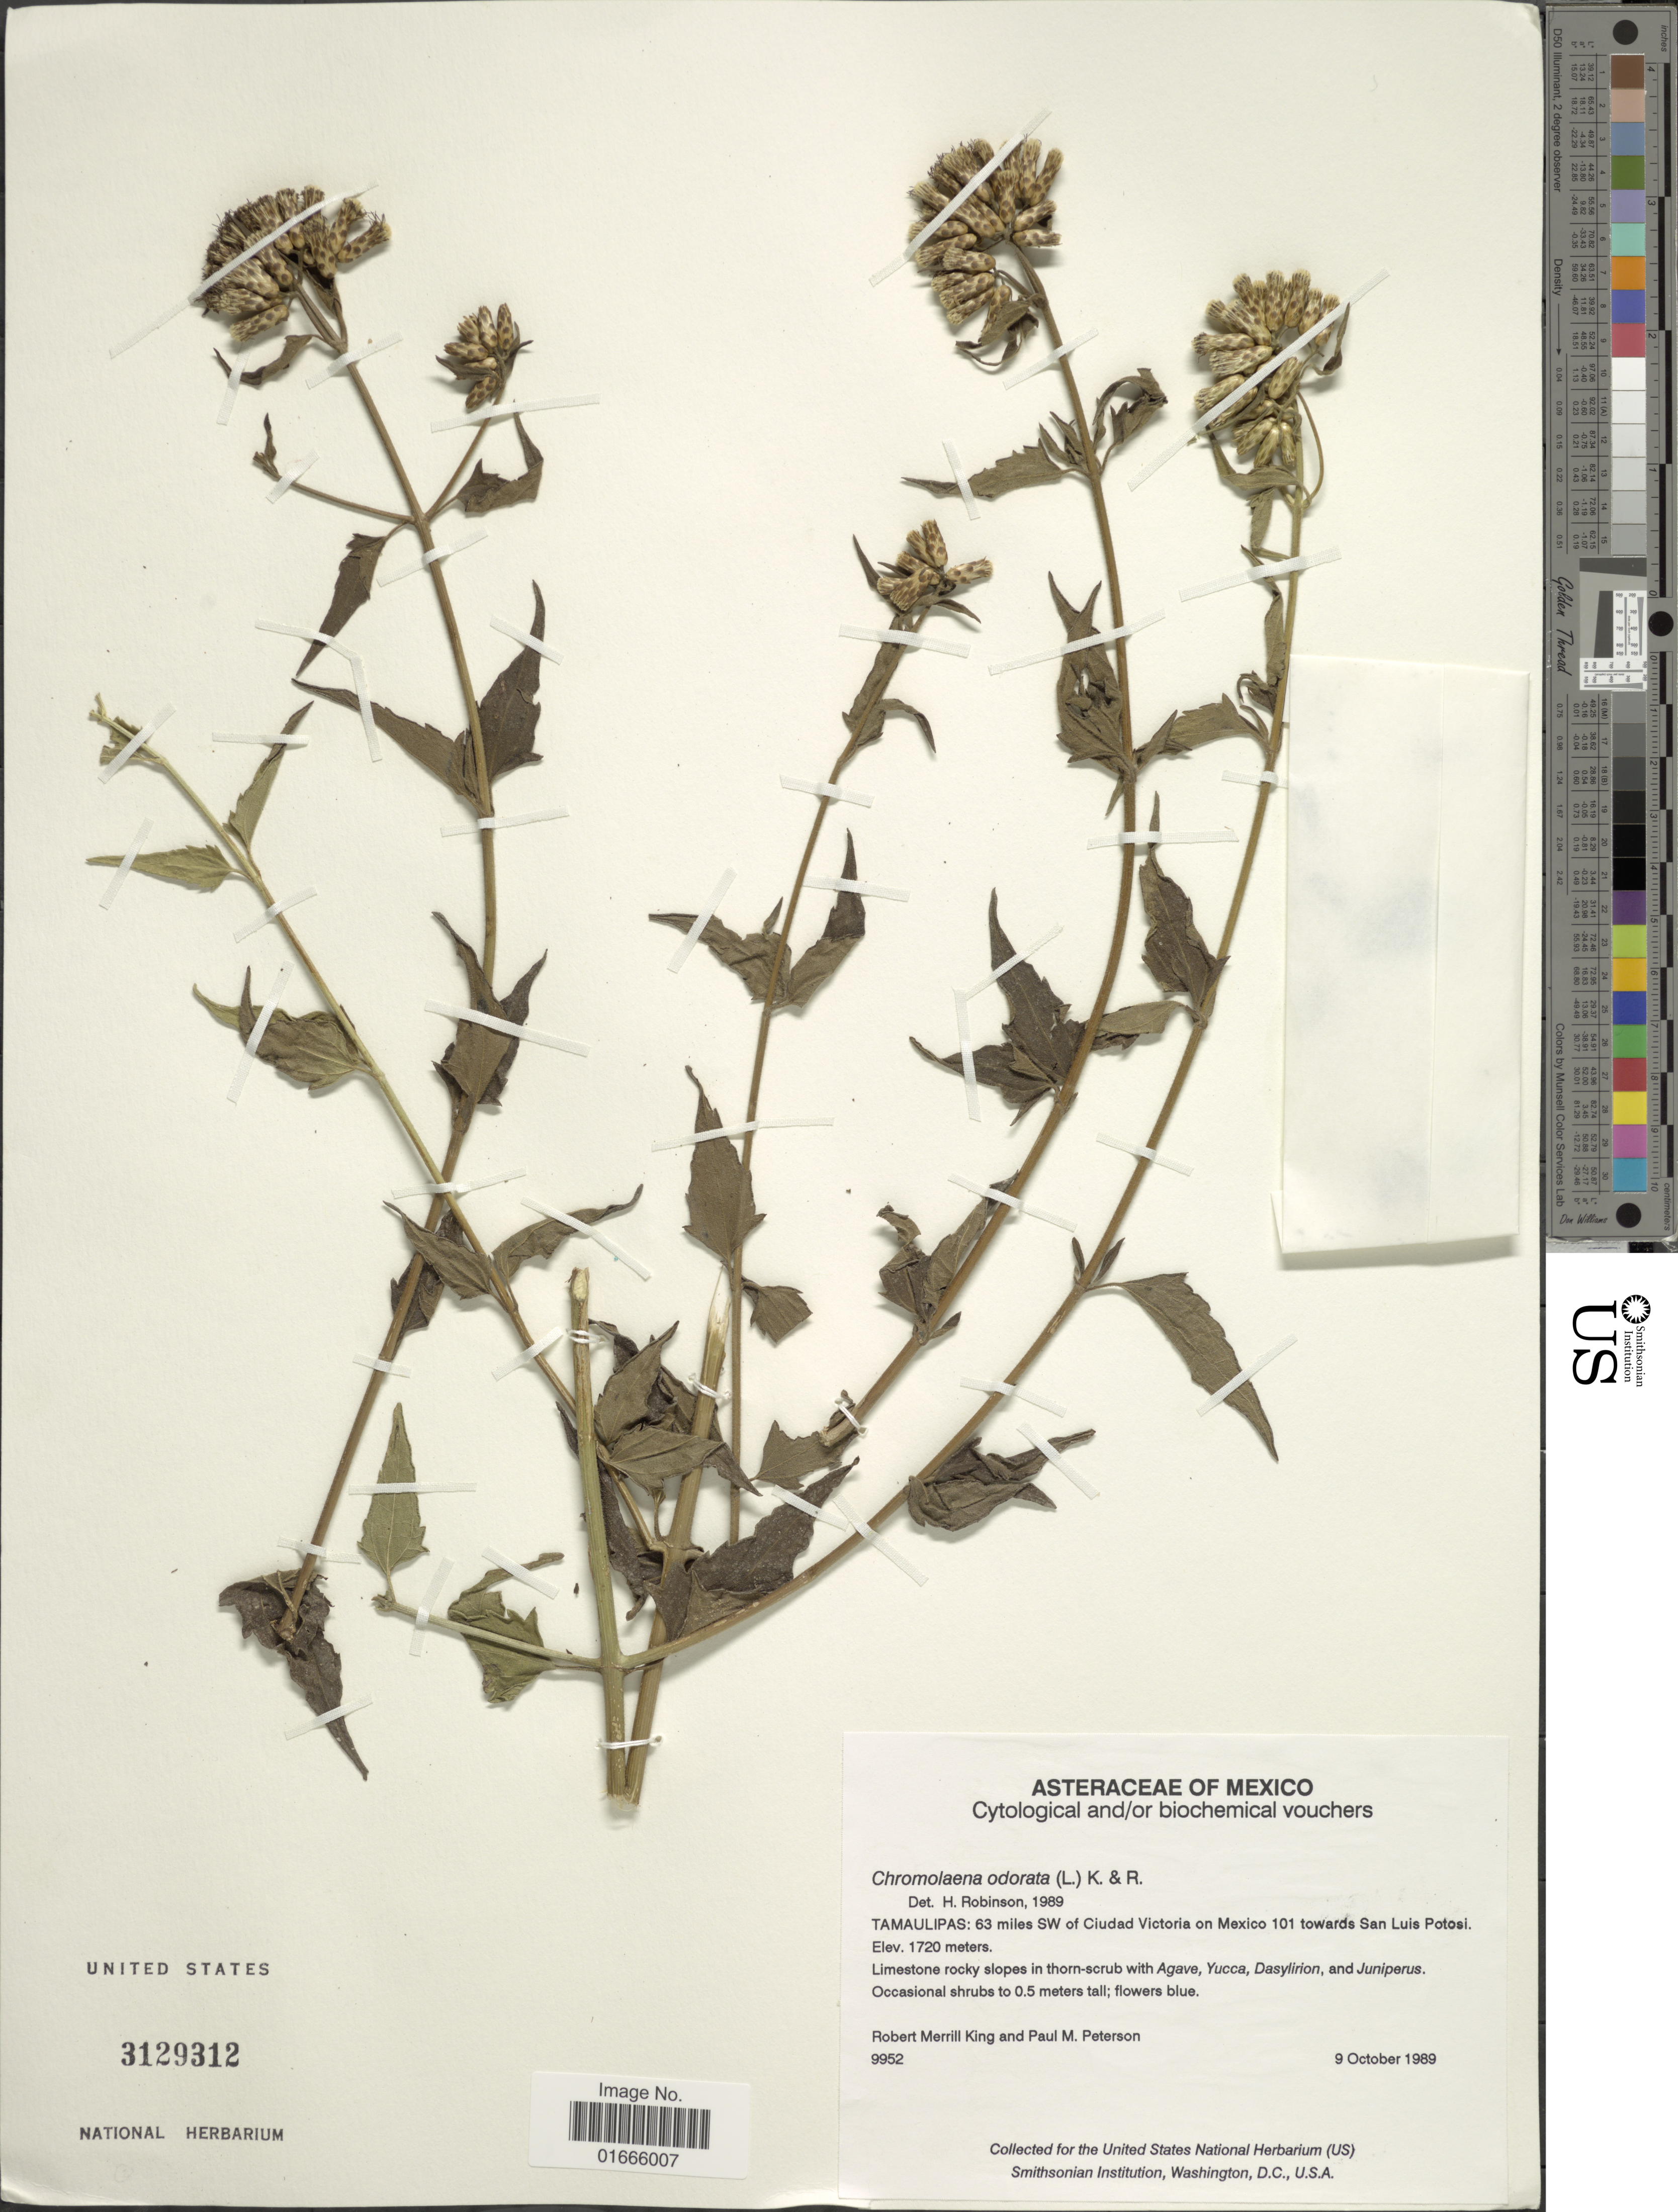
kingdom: Plantae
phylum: Tracheophyta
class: Magnoliopsida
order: Asterales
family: Asteraceae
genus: Chromolaena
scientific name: Chromolaena odorata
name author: (L.) R.M. King & H. Rob.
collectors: R. M. King & P. M. Peterson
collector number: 9952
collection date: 1989-10-09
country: Mexico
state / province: Tamaulipas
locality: Tamaulipas: 63 miles SW of Ciudad Victoria on Mexico 101 towards San Luis Potosi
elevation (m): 1720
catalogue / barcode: US 3129312